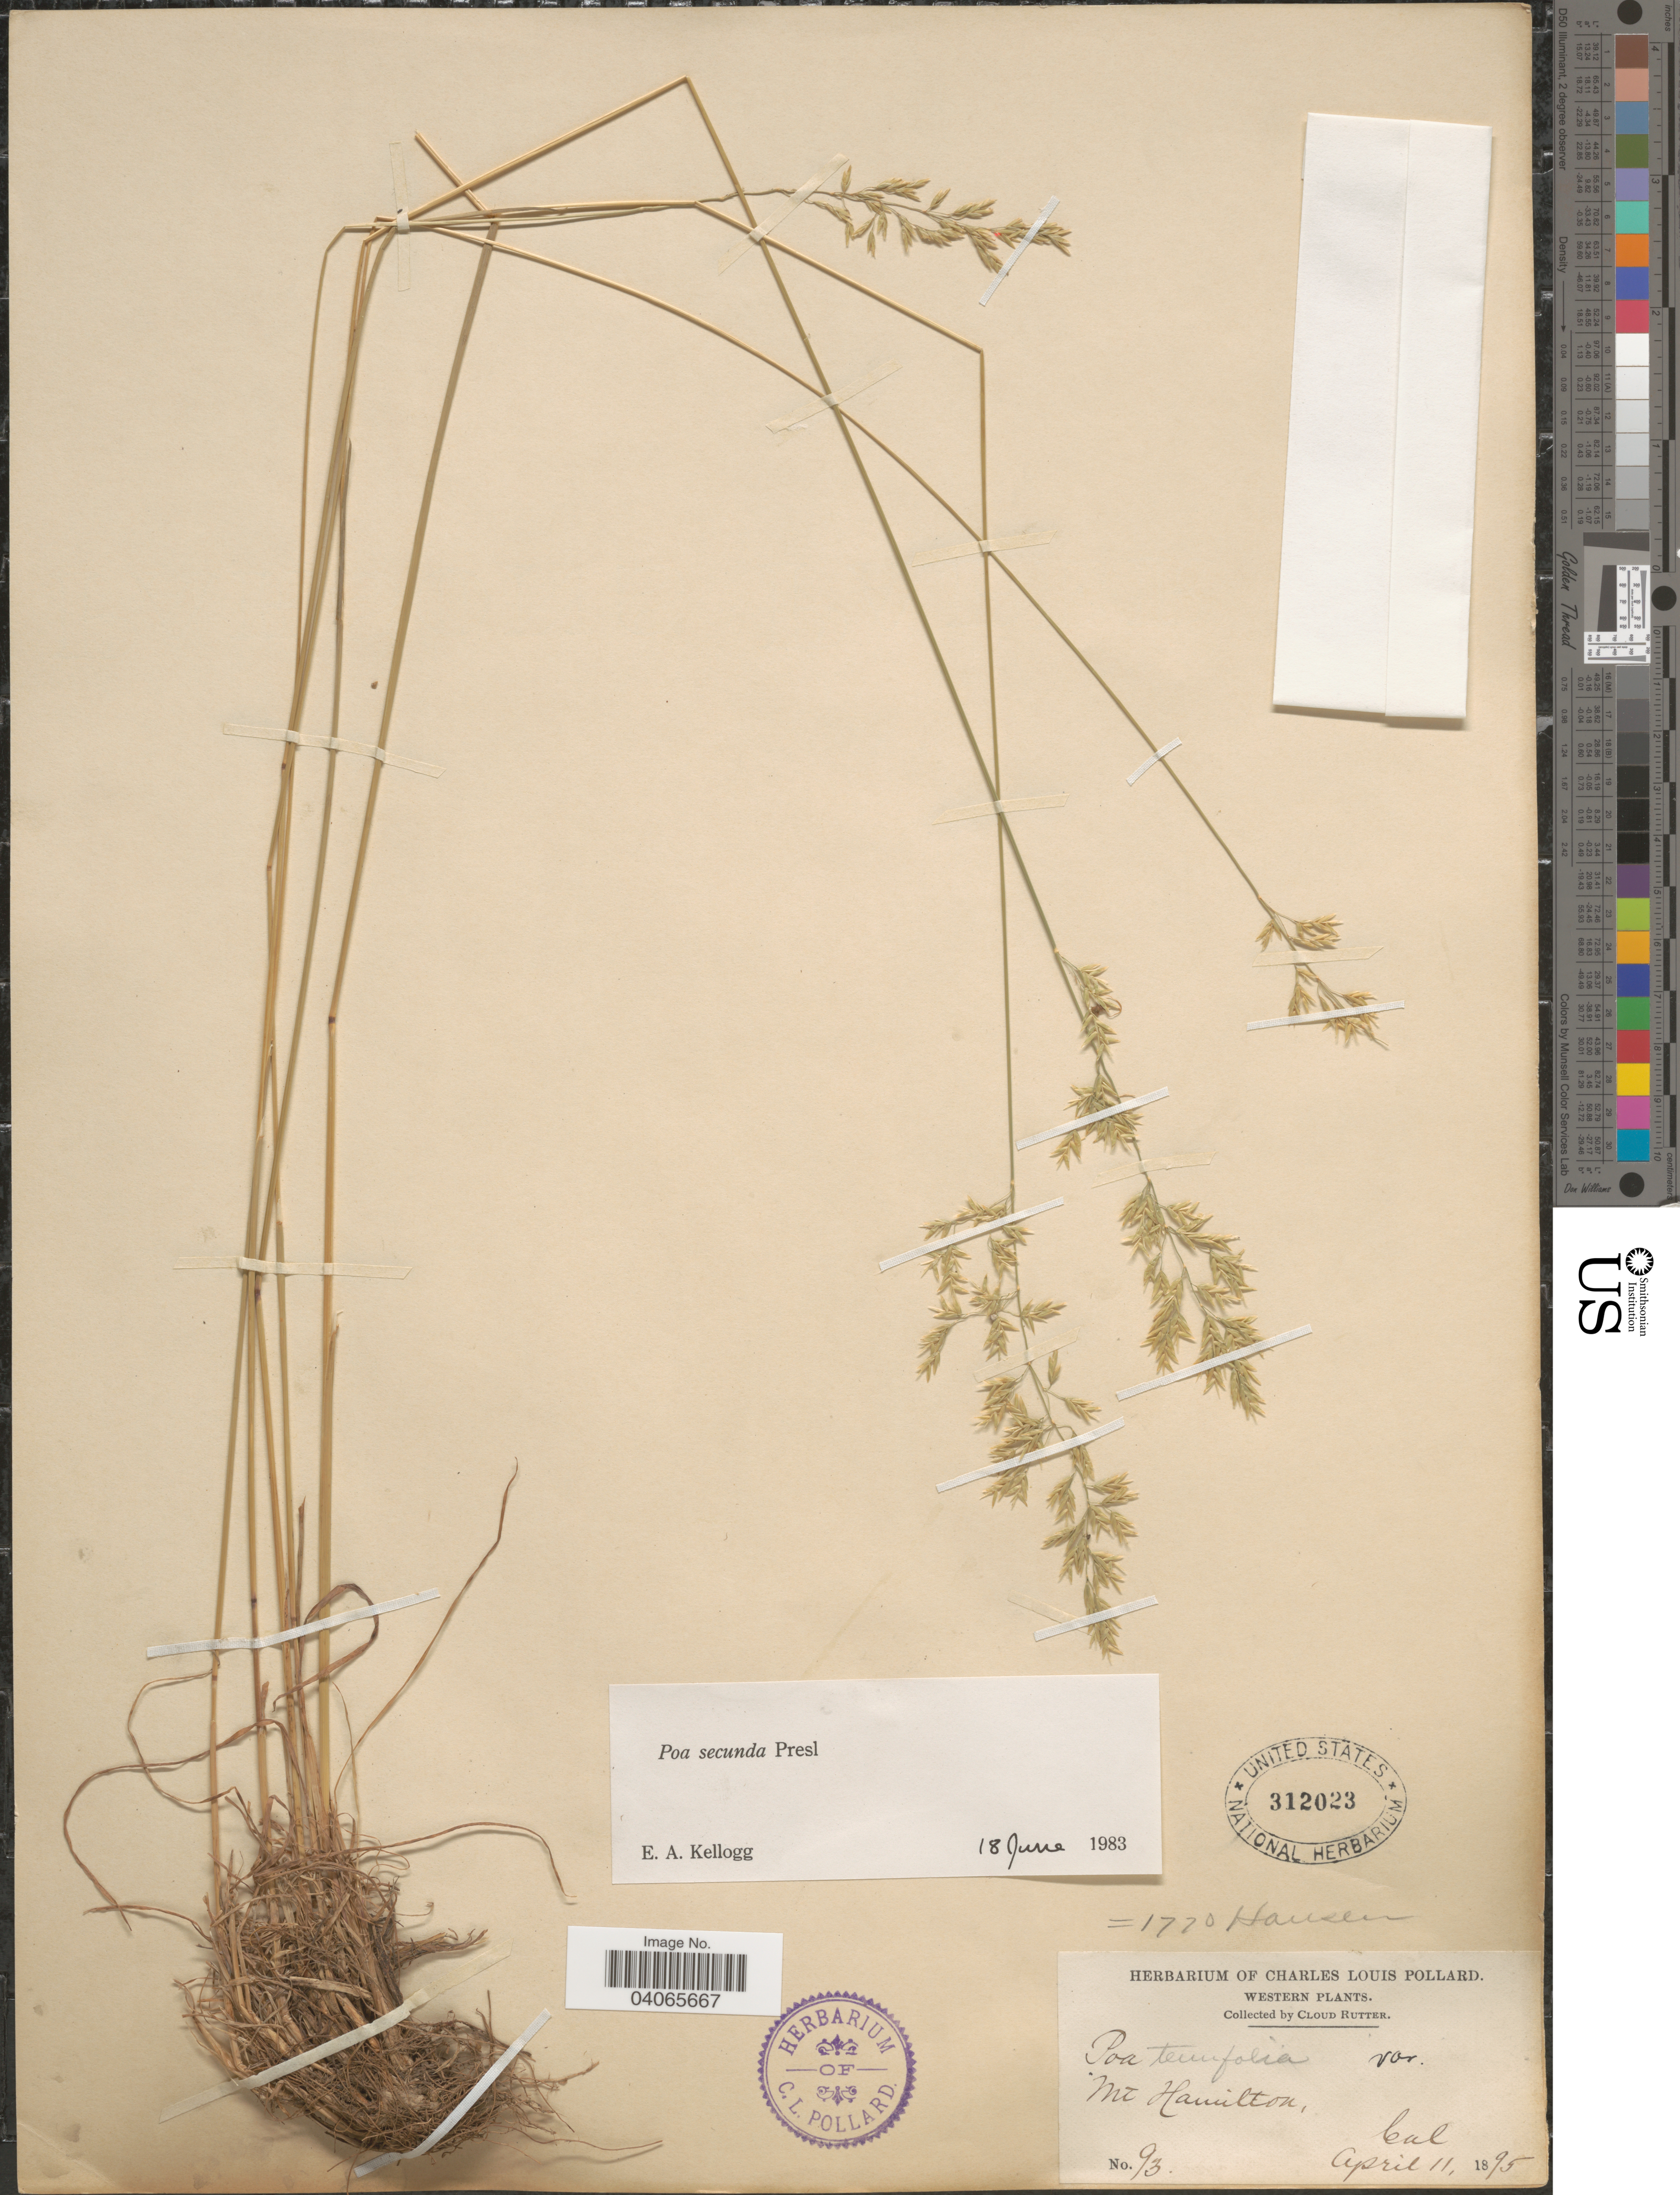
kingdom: Plantae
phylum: Tracheophyta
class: Liliopsida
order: Poales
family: Poaceae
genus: Poa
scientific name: Poa secunda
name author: J. Presl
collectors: C. Rutter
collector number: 93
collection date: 1895-04-11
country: United States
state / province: California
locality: Western. Mt Hamilton.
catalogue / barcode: US 312023